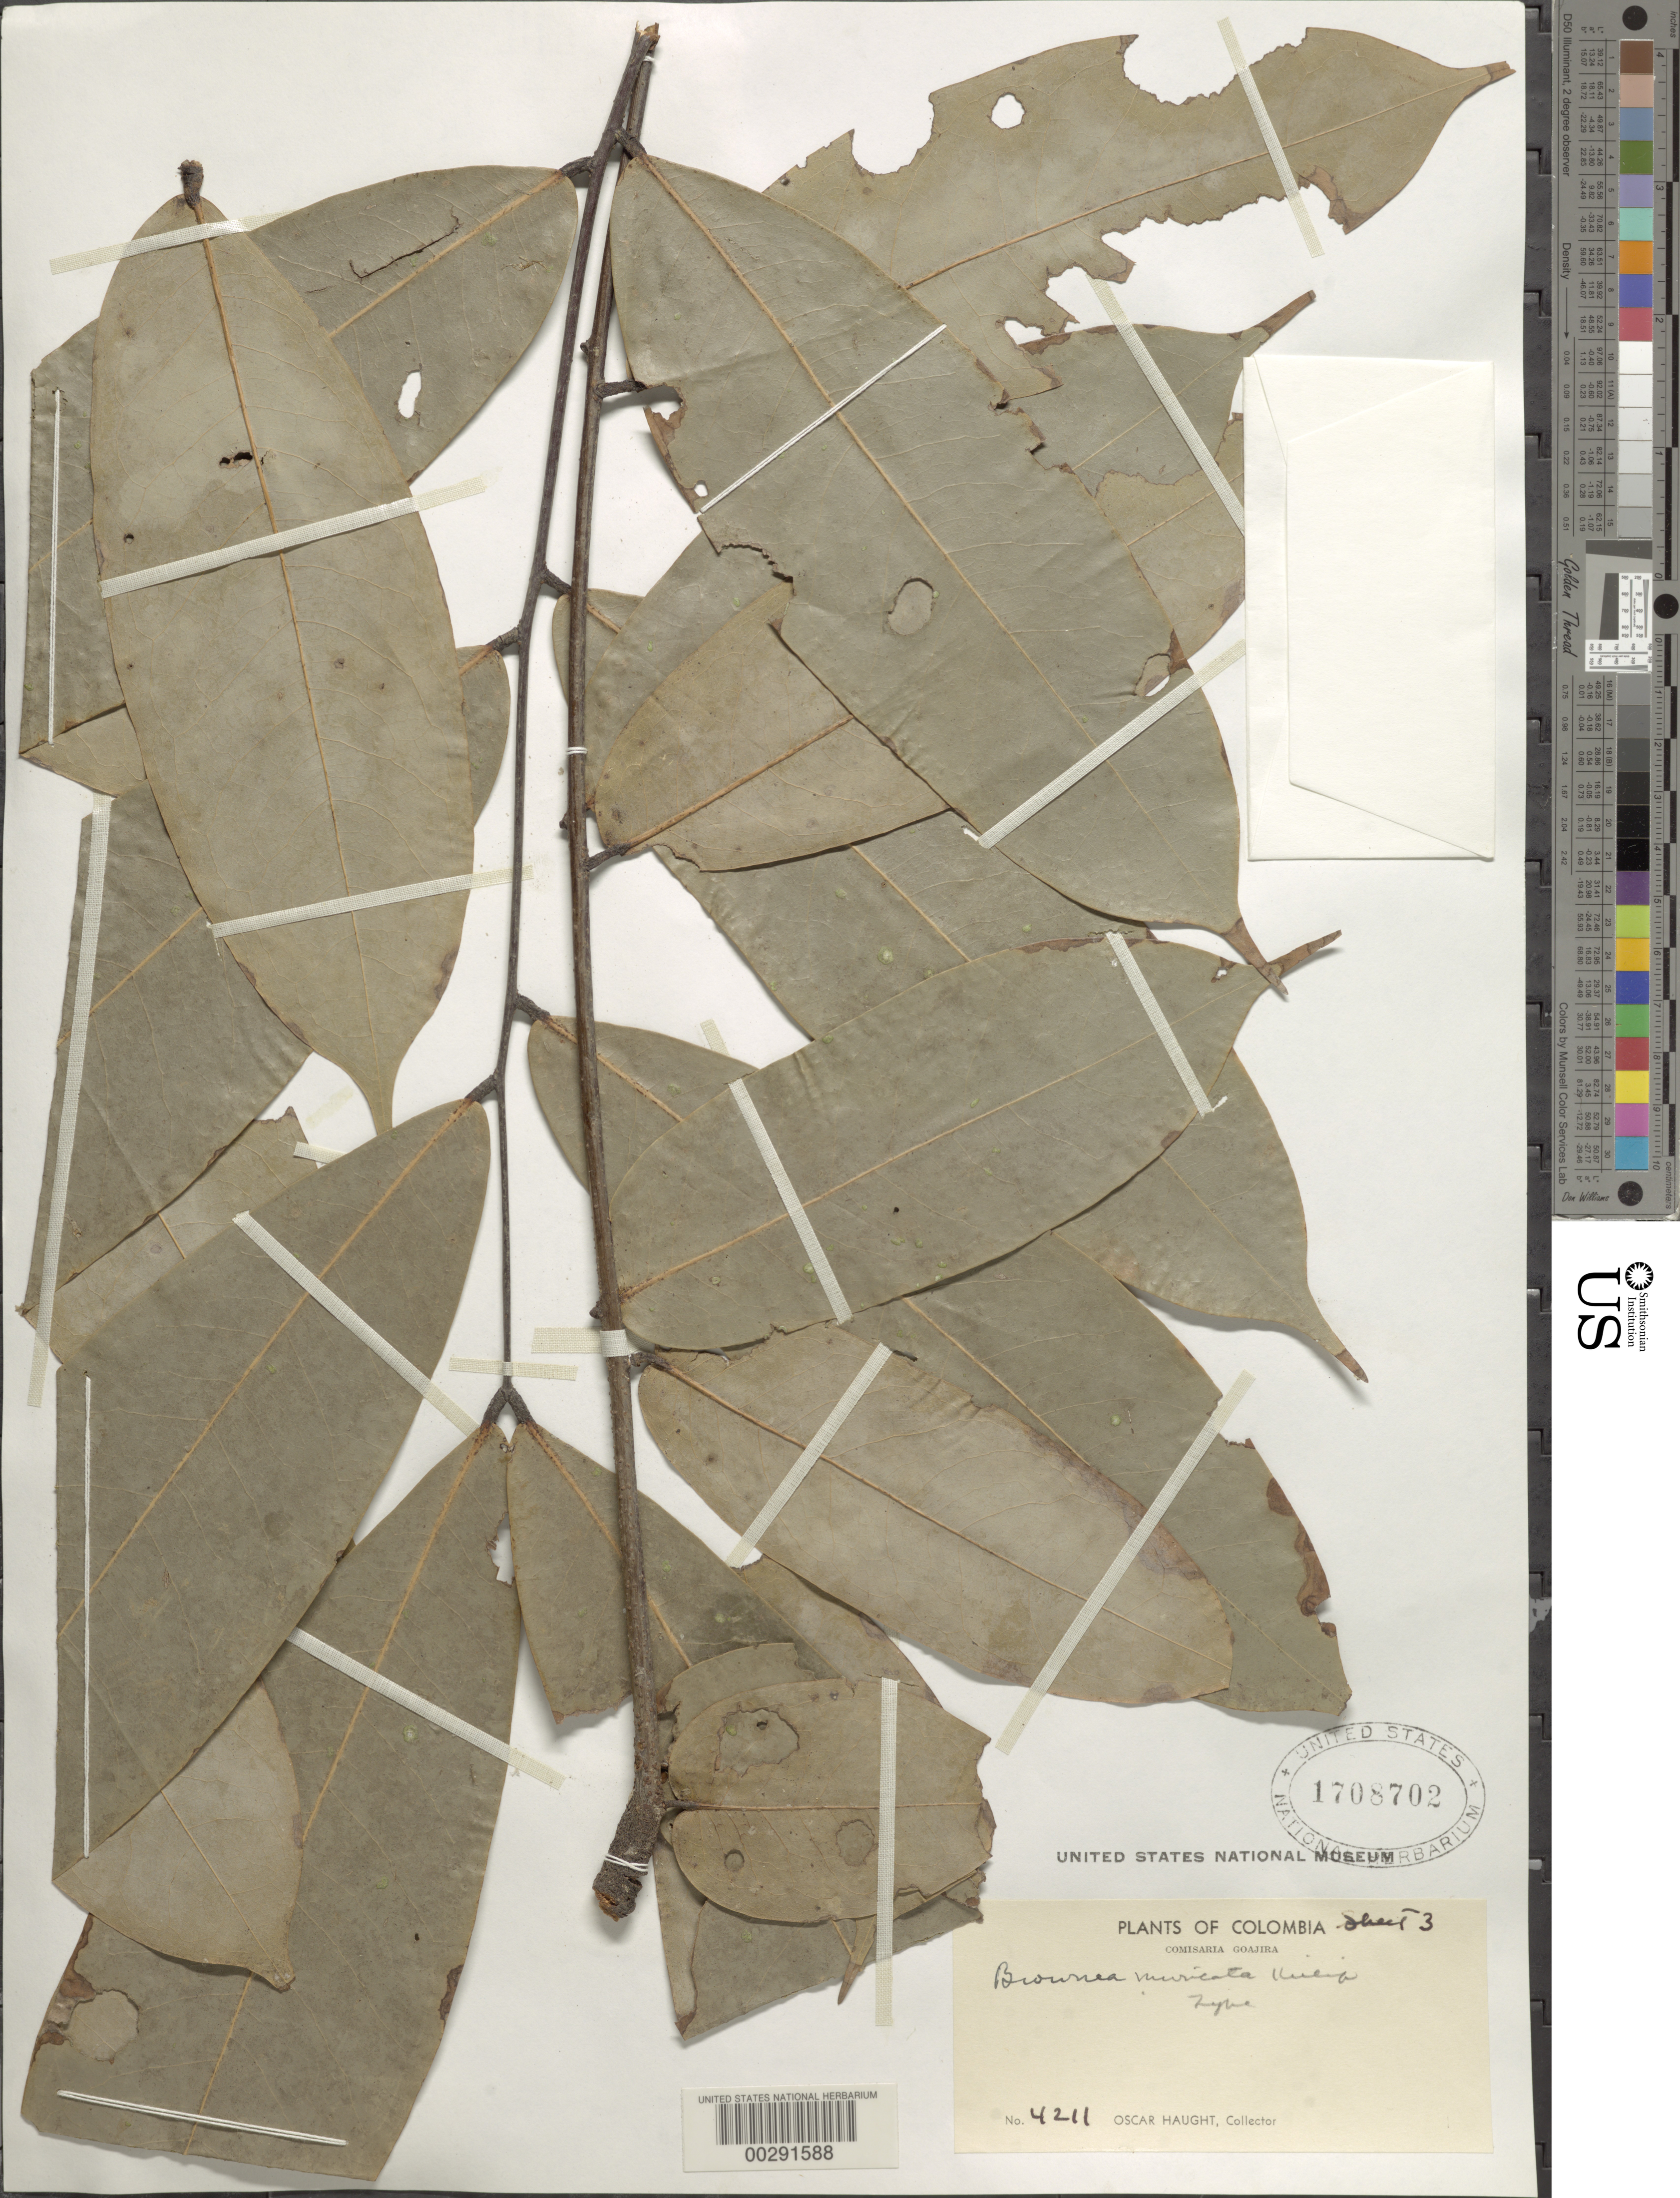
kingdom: Plantae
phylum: Tracheophyta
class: Magnoliopsida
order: Fabales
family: Fabaceae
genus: Brownea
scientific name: Brownea rosa-de-monte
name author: P.J. Bergius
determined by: Boggan, J. K., (US), NMNH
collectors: O. L. Haught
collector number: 4211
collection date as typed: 21 Jun 1944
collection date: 1944-06-21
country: Colombia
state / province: La Guajira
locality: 18 km SW of Carraipia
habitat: In forest along stream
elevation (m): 200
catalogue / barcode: US 1708702